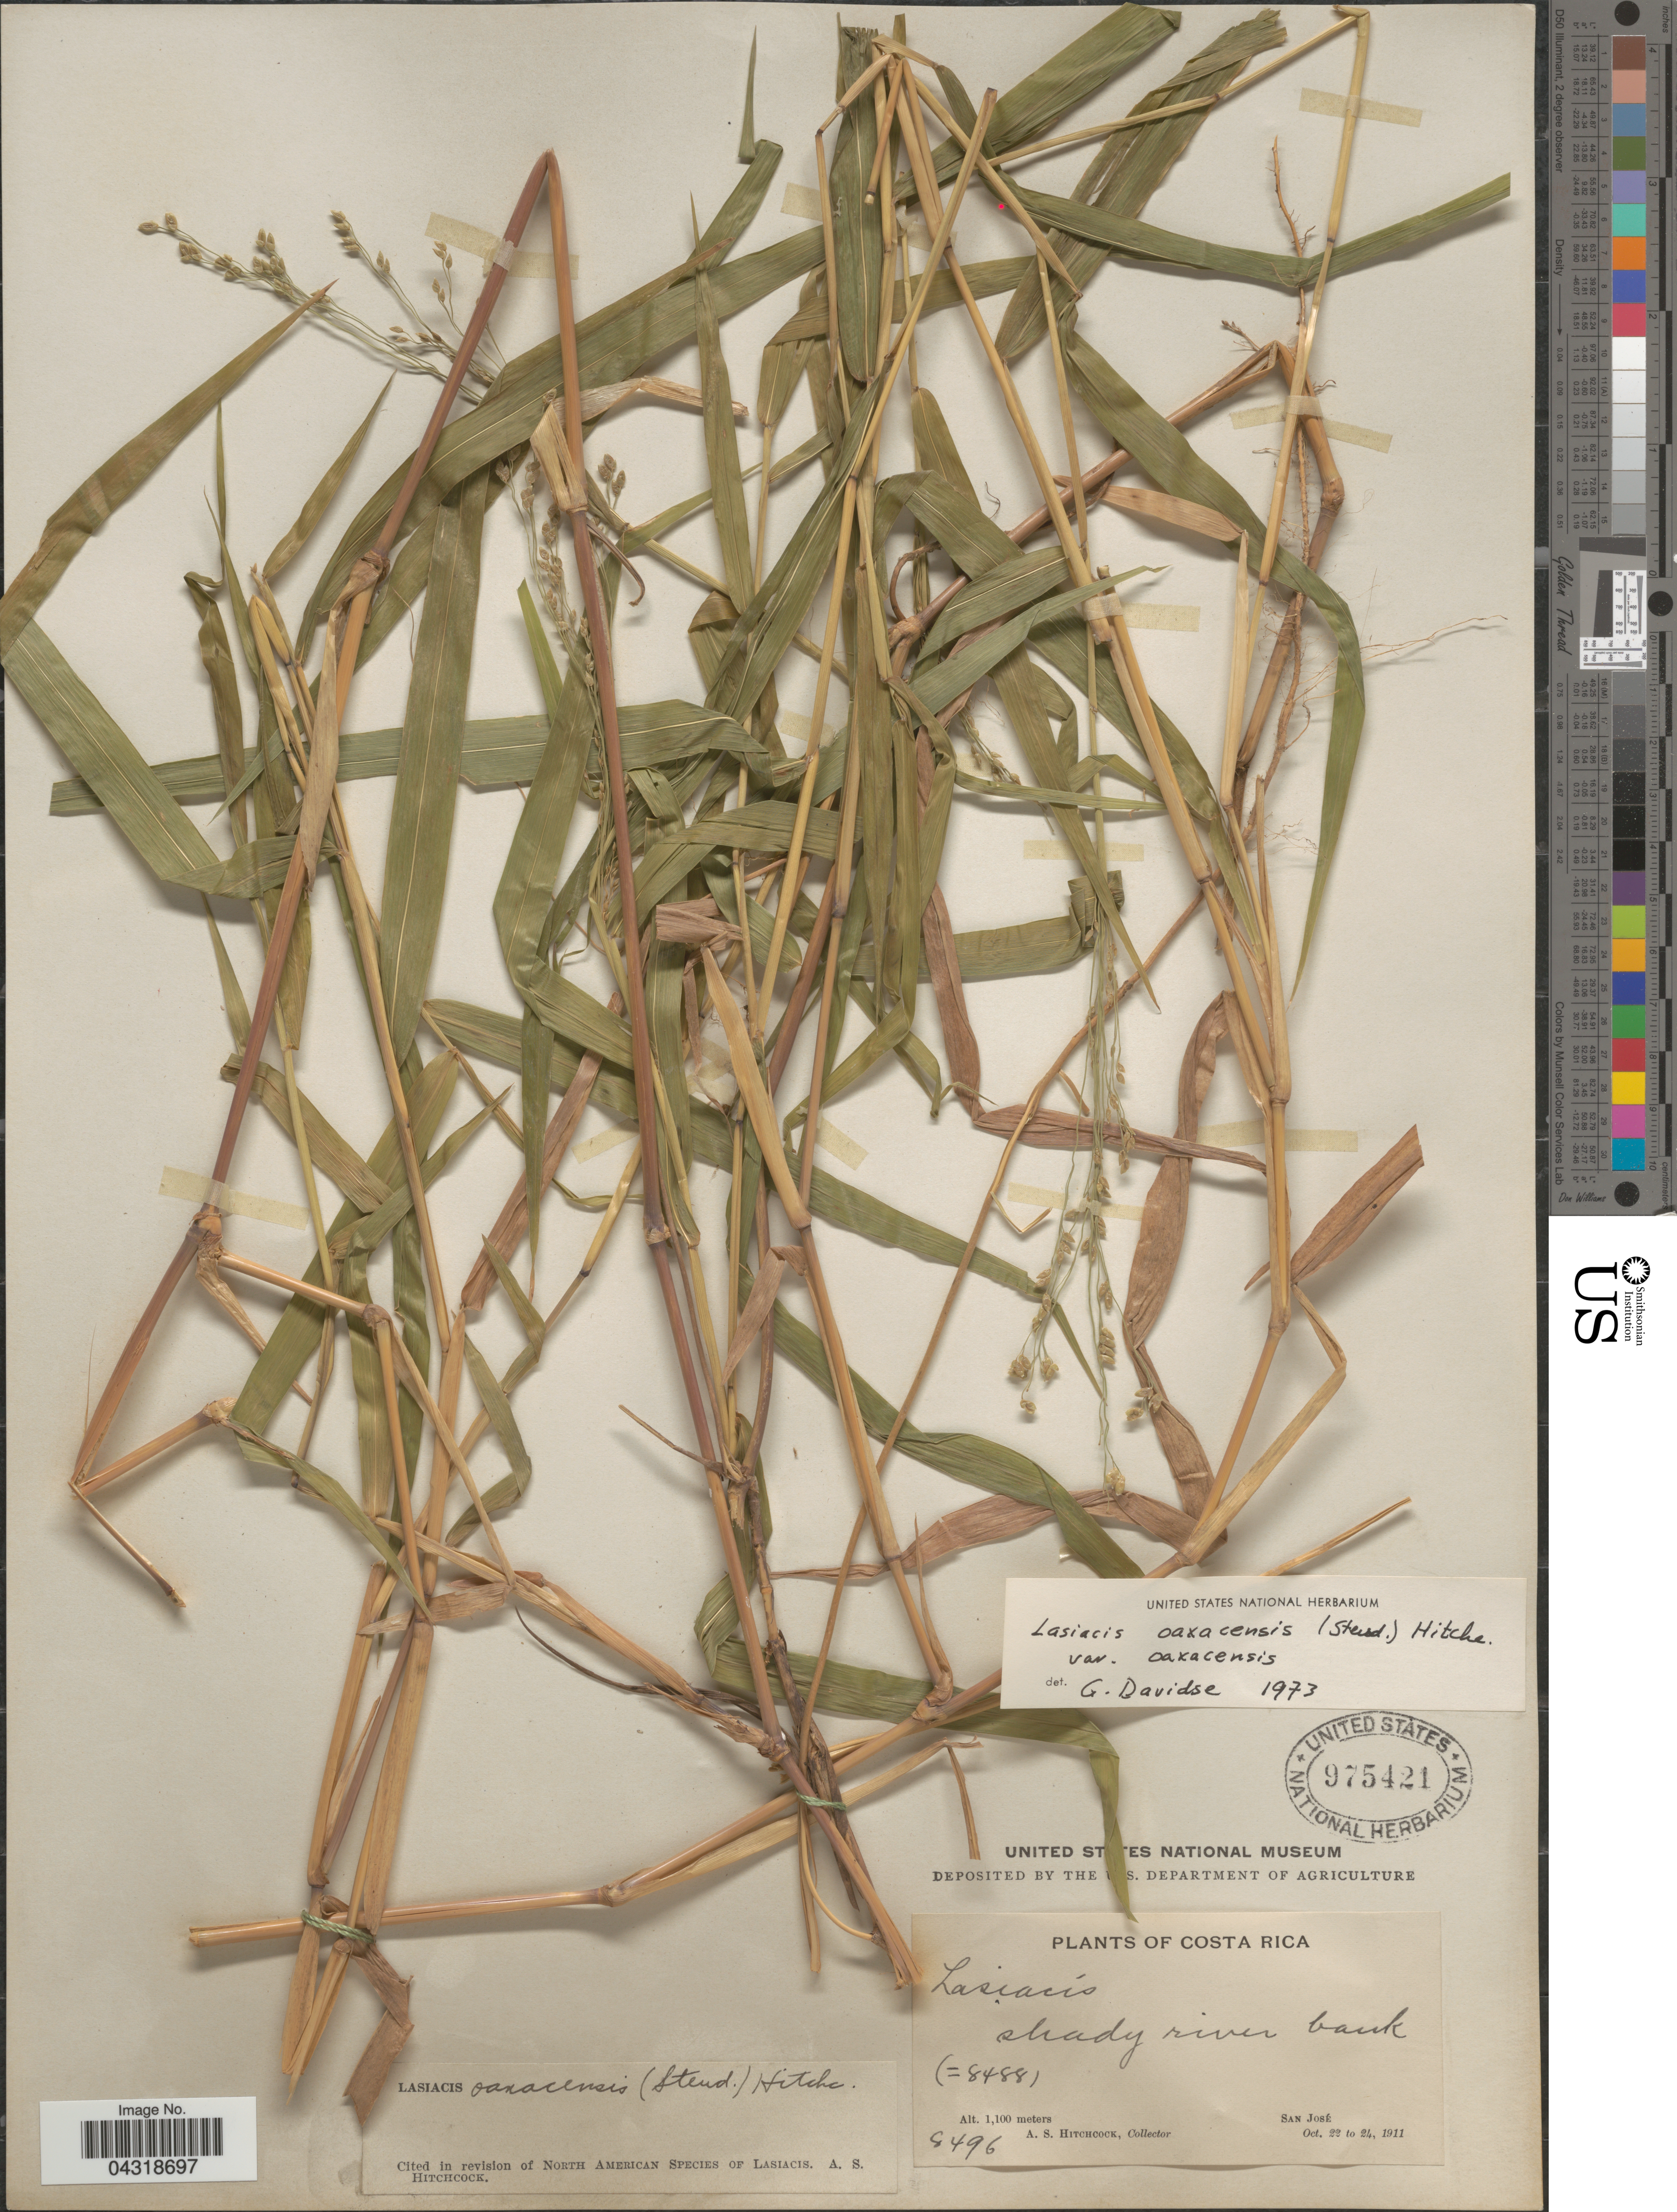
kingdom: Plantae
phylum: Tracheophyta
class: Liliopsida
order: Poales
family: Poaceae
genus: Lasiacis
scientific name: Lasiacis oaxacensis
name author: (Steud.) Hitchc.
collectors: A. S. Hitchcock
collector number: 8496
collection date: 1911-10-22/1911-10-24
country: Costa Rica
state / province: San José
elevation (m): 1100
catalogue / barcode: US 975421